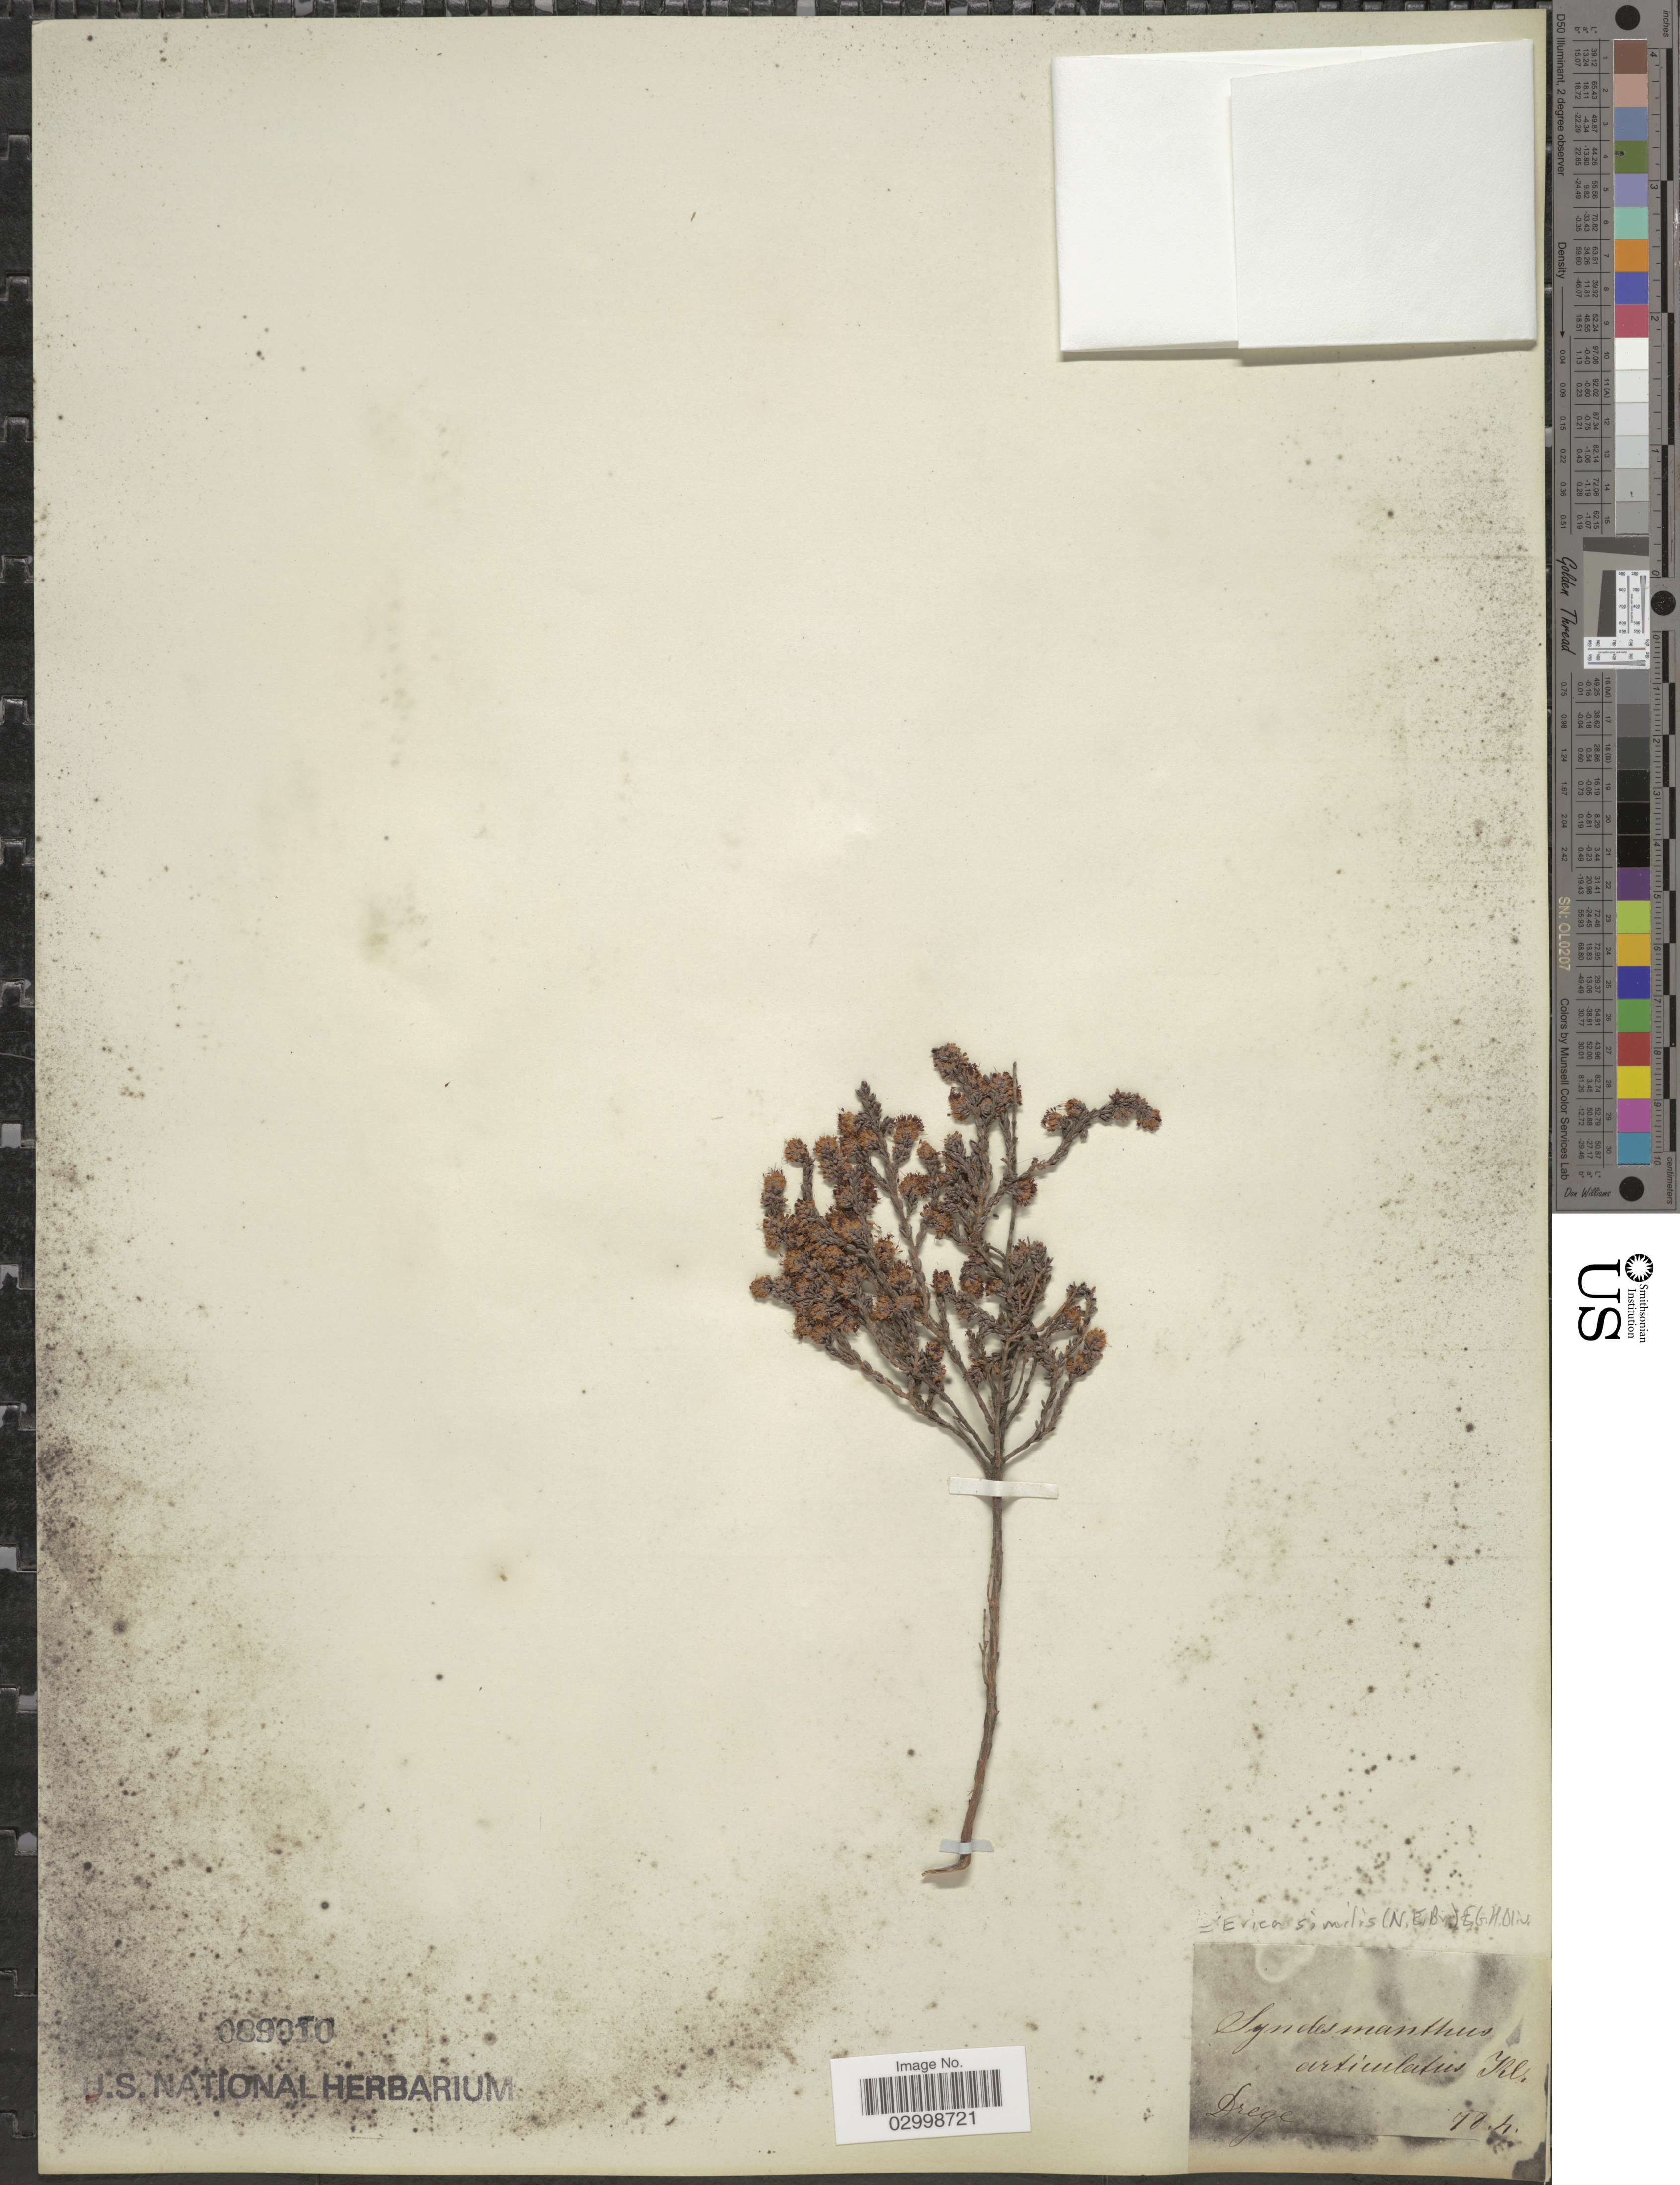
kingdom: Plantae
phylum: Tracheophyta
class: Magnoliopsida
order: Ericales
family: Ericaceae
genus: Erica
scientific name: Erica similis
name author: (N.E. Br.) E.G.H. Oliv.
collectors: Drege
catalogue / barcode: US 89010